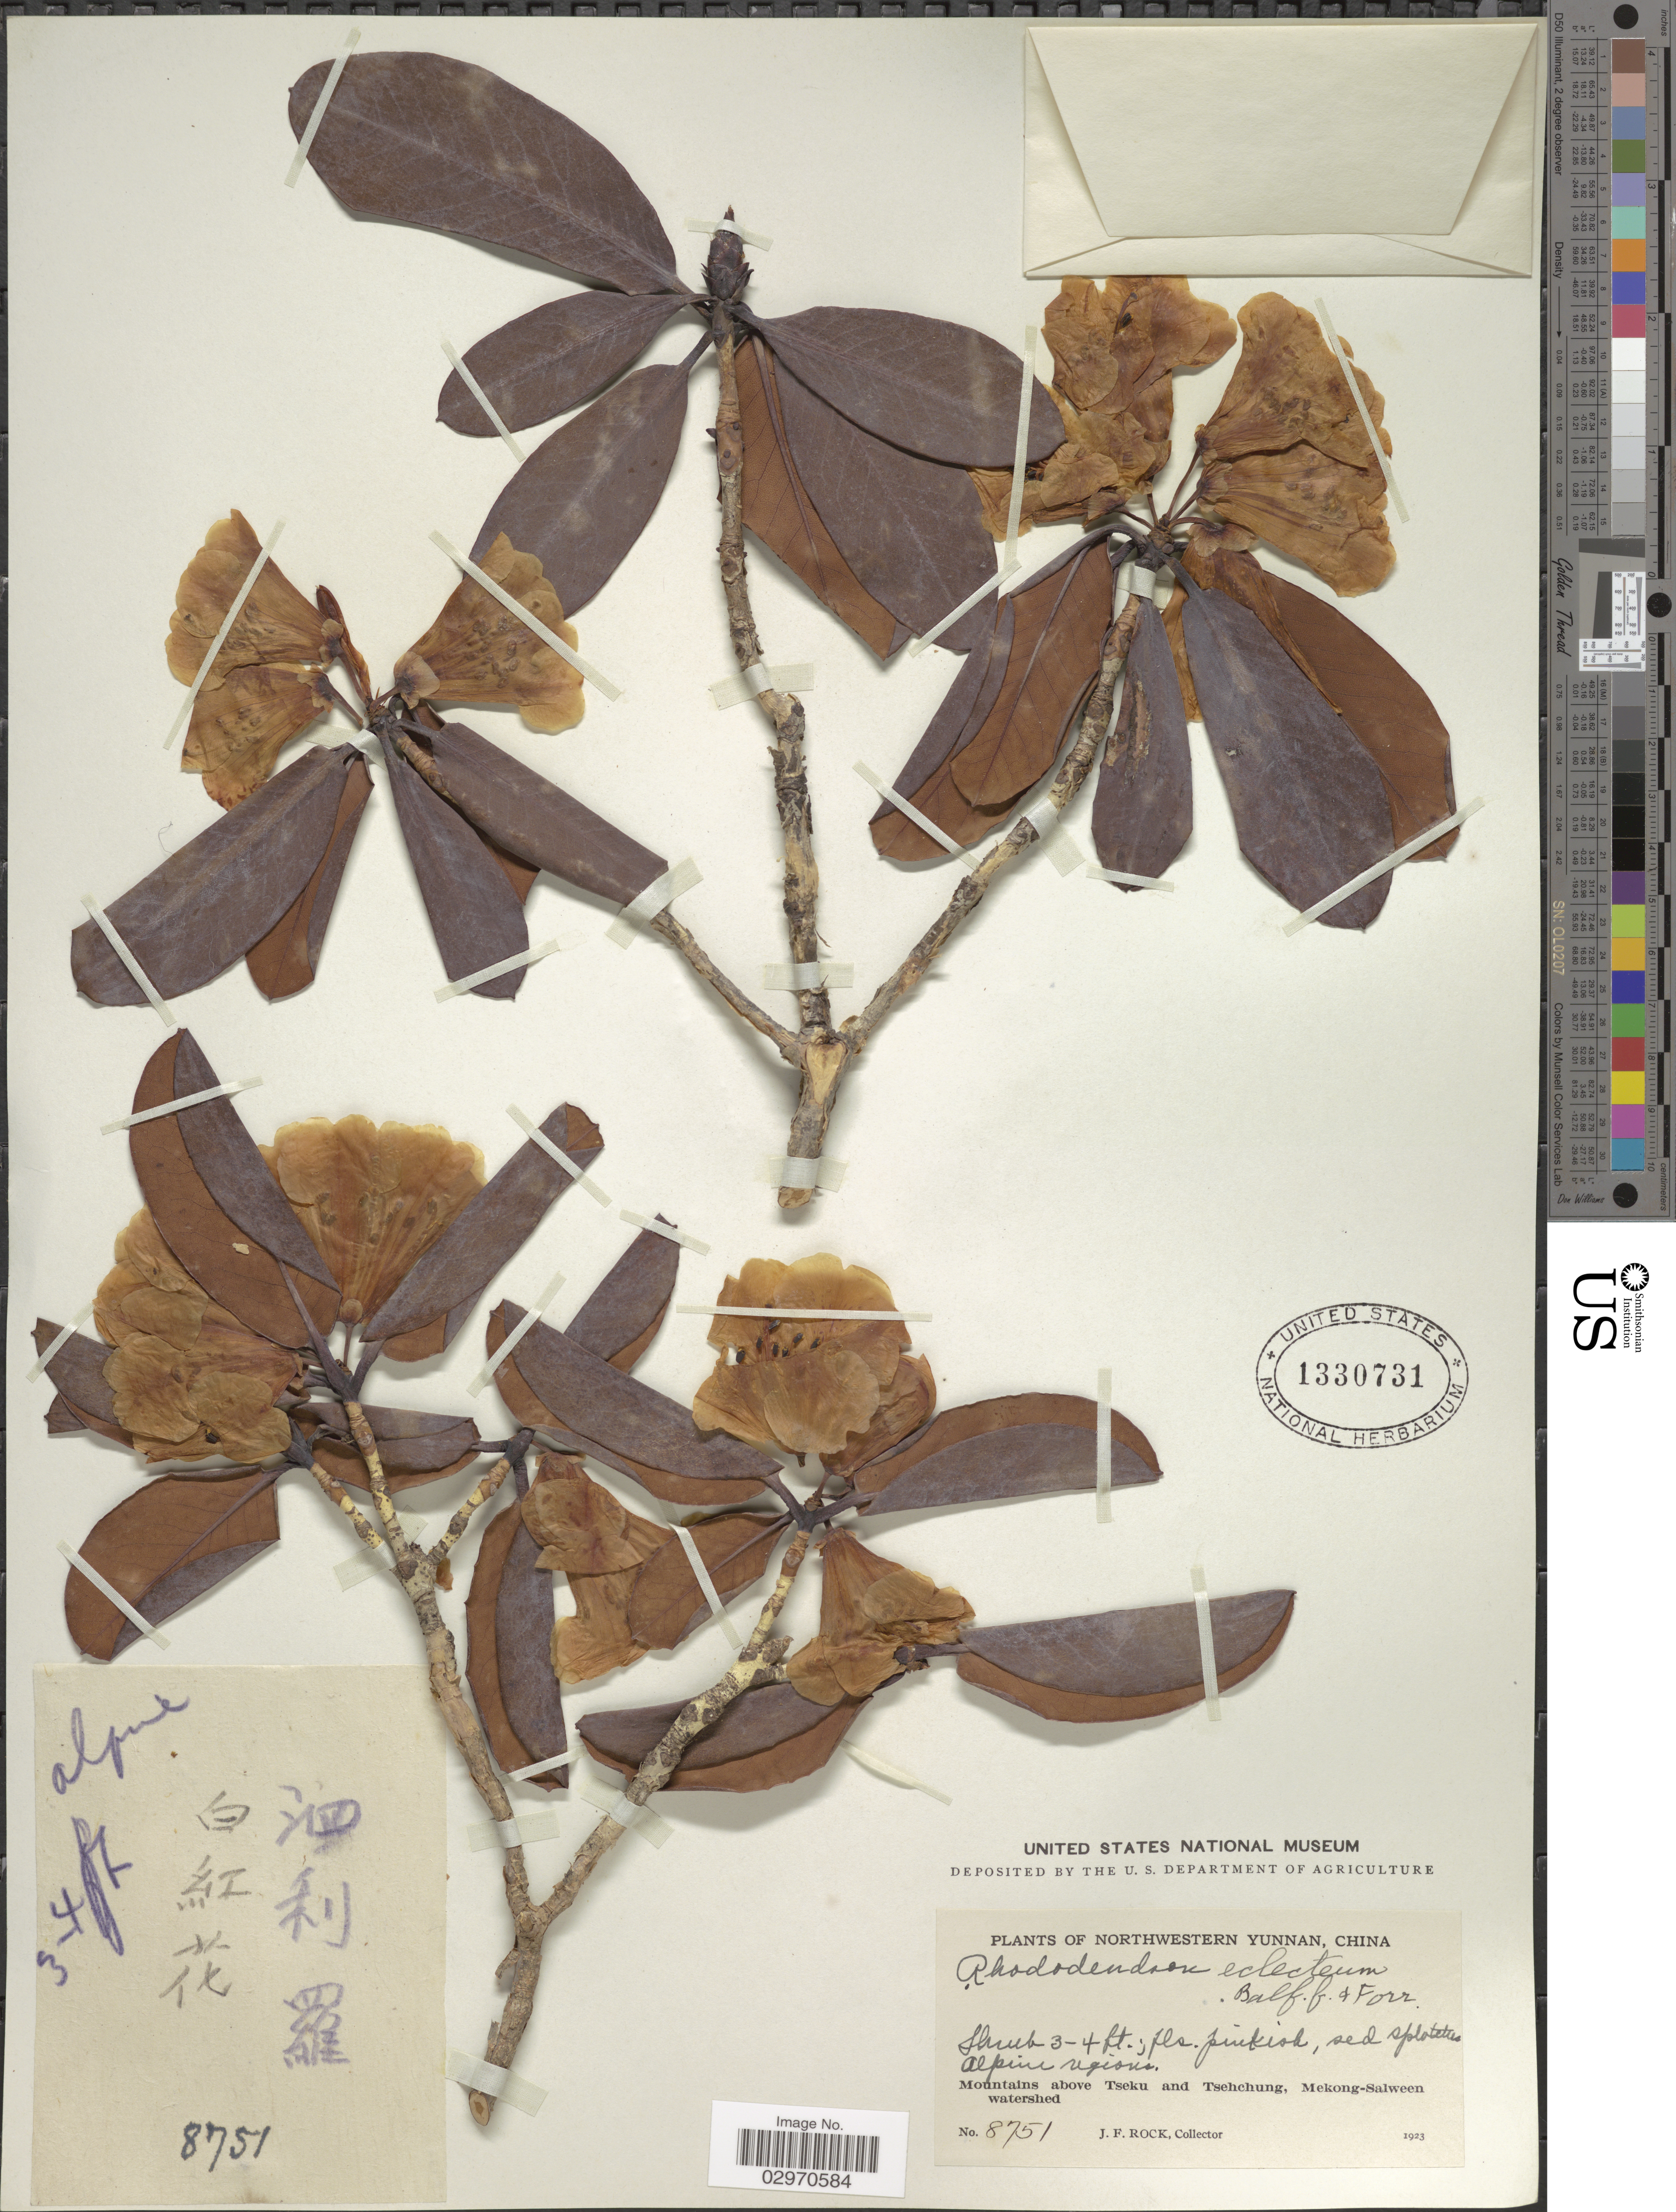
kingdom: Plantae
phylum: Tracheophyta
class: Magnoliopsida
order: Ericales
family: Ericaceae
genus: Rhododendron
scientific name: Rhododendron eclecteum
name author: Balf. f. & Forrest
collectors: J. Rock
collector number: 8751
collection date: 1923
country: China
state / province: Yunnan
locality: Northwestern Yunnan. Alpine regions. Mountains above Tseku and Tsehchung, Mekong-Salween watershed.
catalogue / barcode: US 1330731